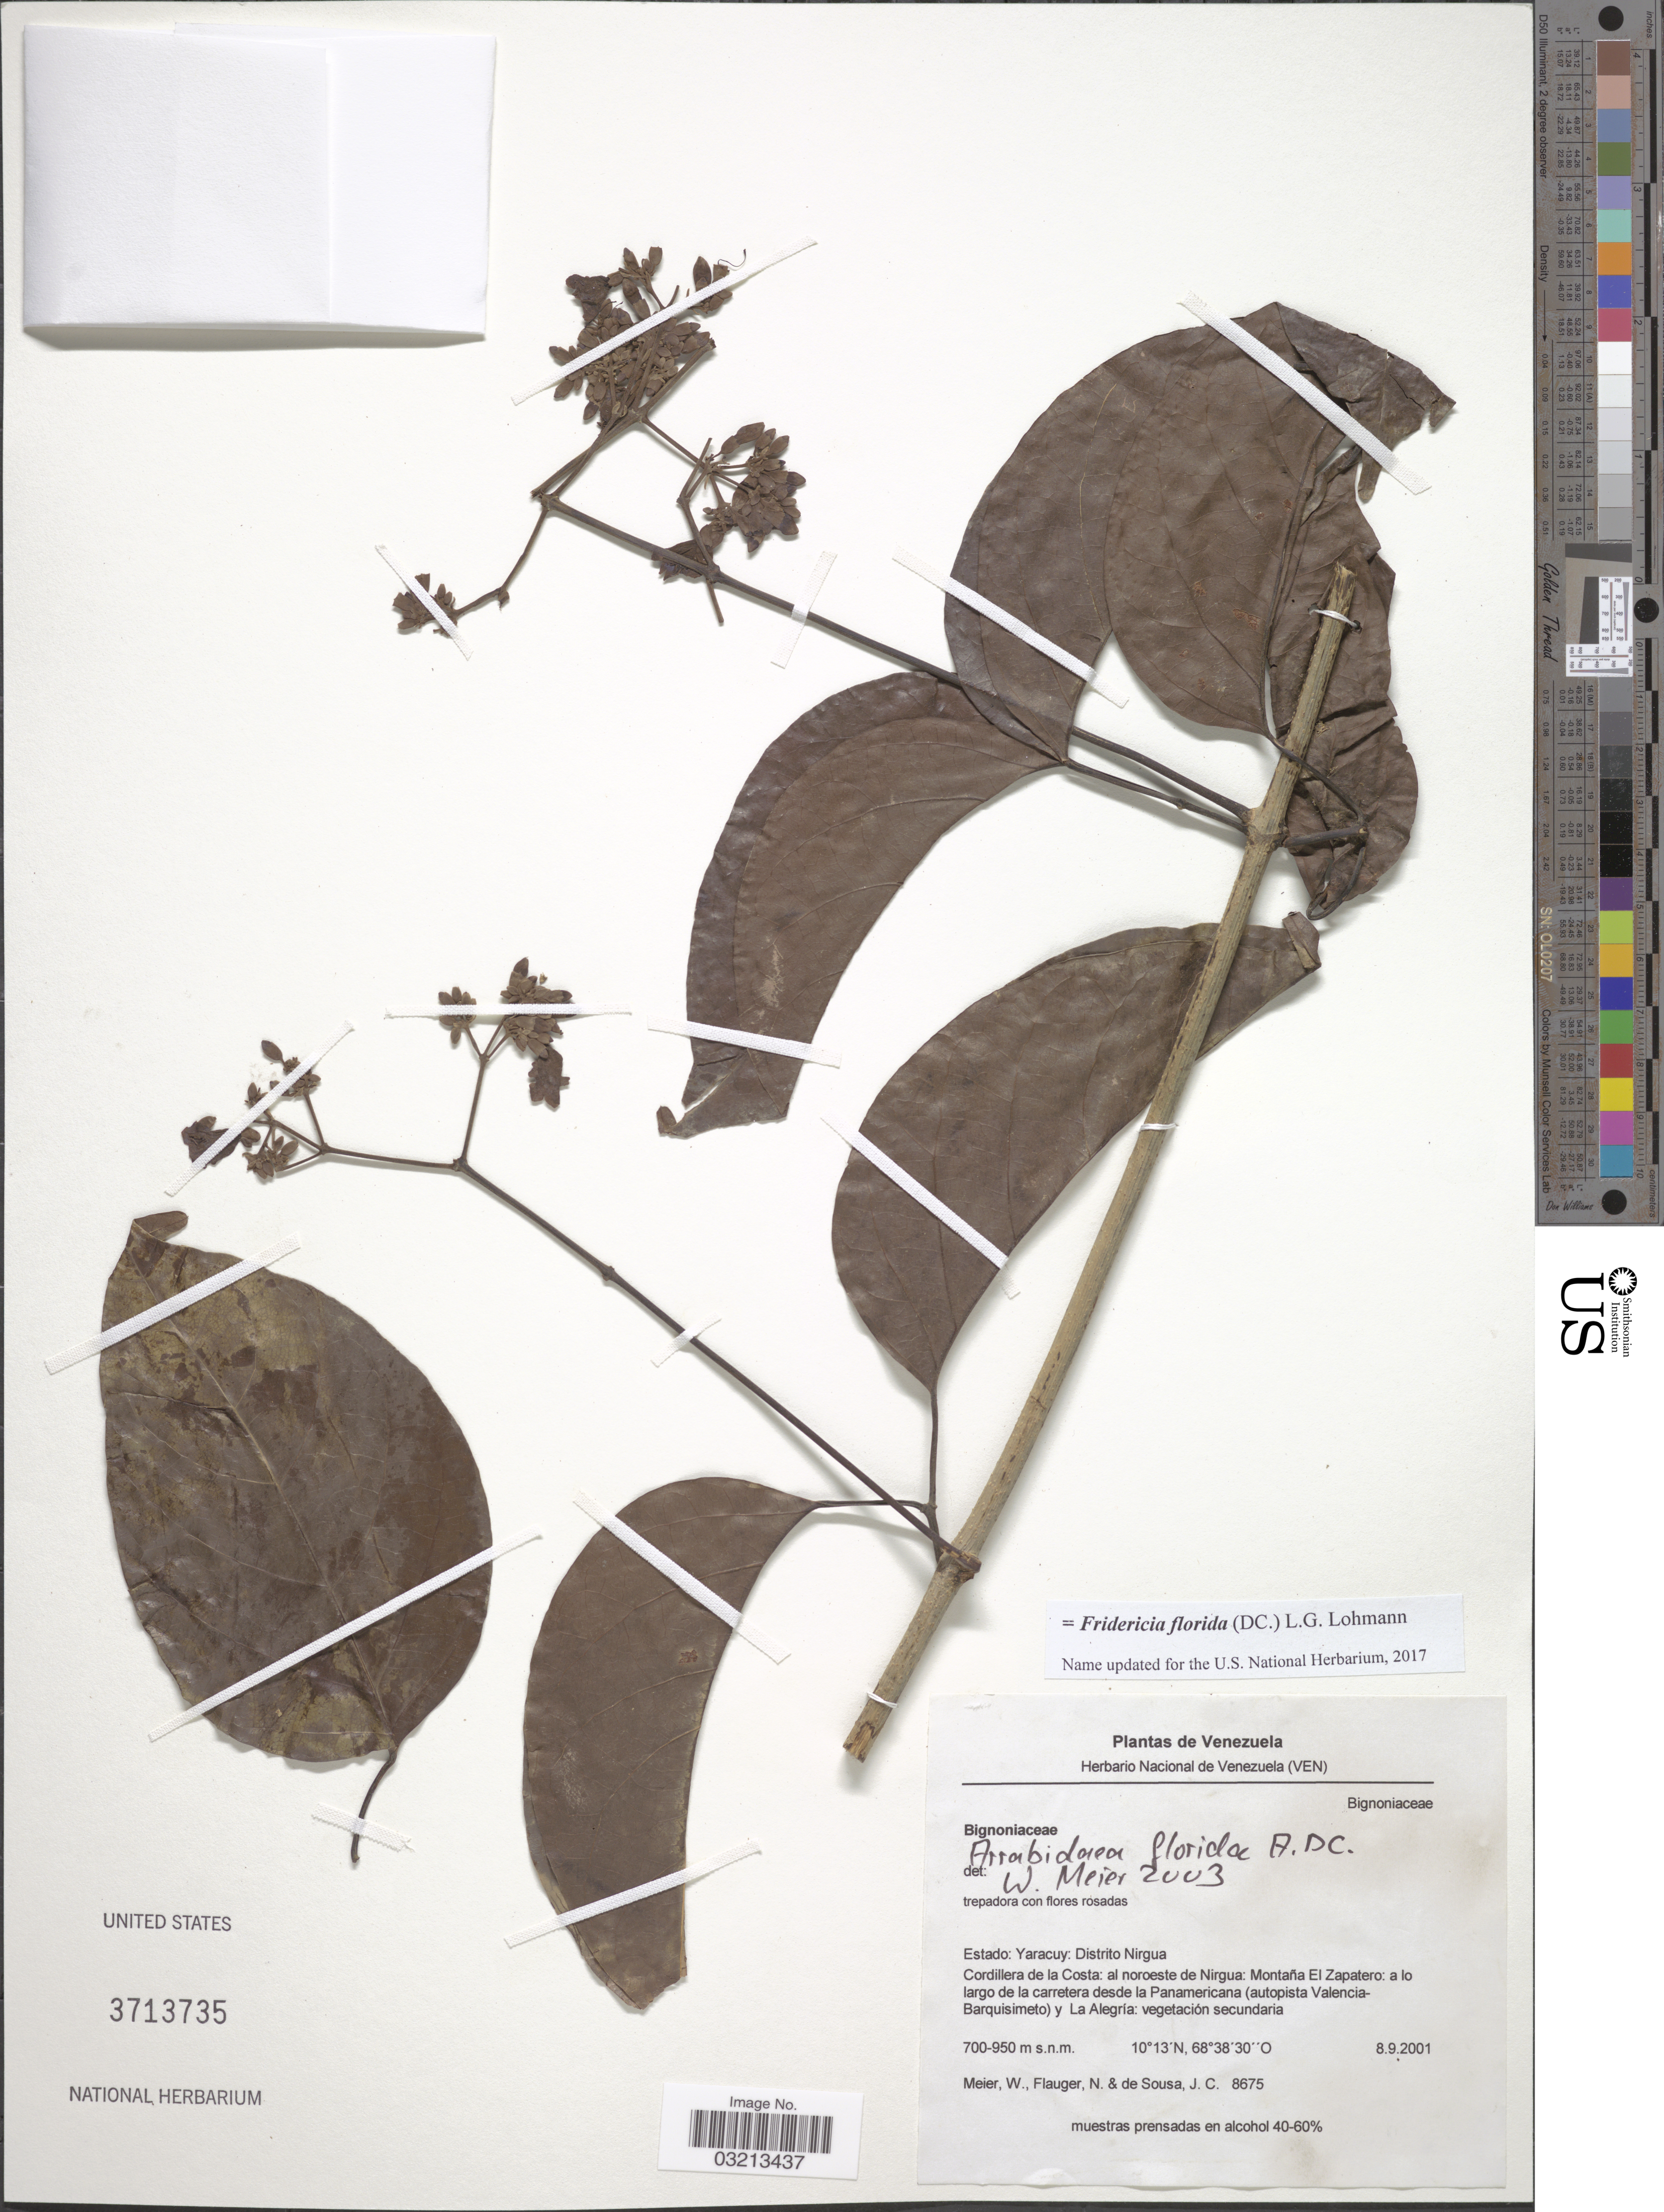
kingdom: Plantae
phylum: Tracheophyta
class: Magnoliopsida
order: Lamiales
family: Bignoniaceae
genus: Fridericia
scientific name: Fridericia florida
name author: (DC.) L.G. Lohmann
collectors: W. Meier, N. Flauger & J. de Sousa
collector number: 8675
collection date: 2001-09-08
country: Venezuela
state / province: Yaracuy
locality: Distrito Nirgua. Cordillera de la Costa: al noroeste de Nirgua: Montaña El Zapatero: a lo largo de la carretera desde la Panamericana (autopista Valencia-Barquisimeto) y La Alegría.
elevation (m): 700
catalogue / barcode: US 3713735